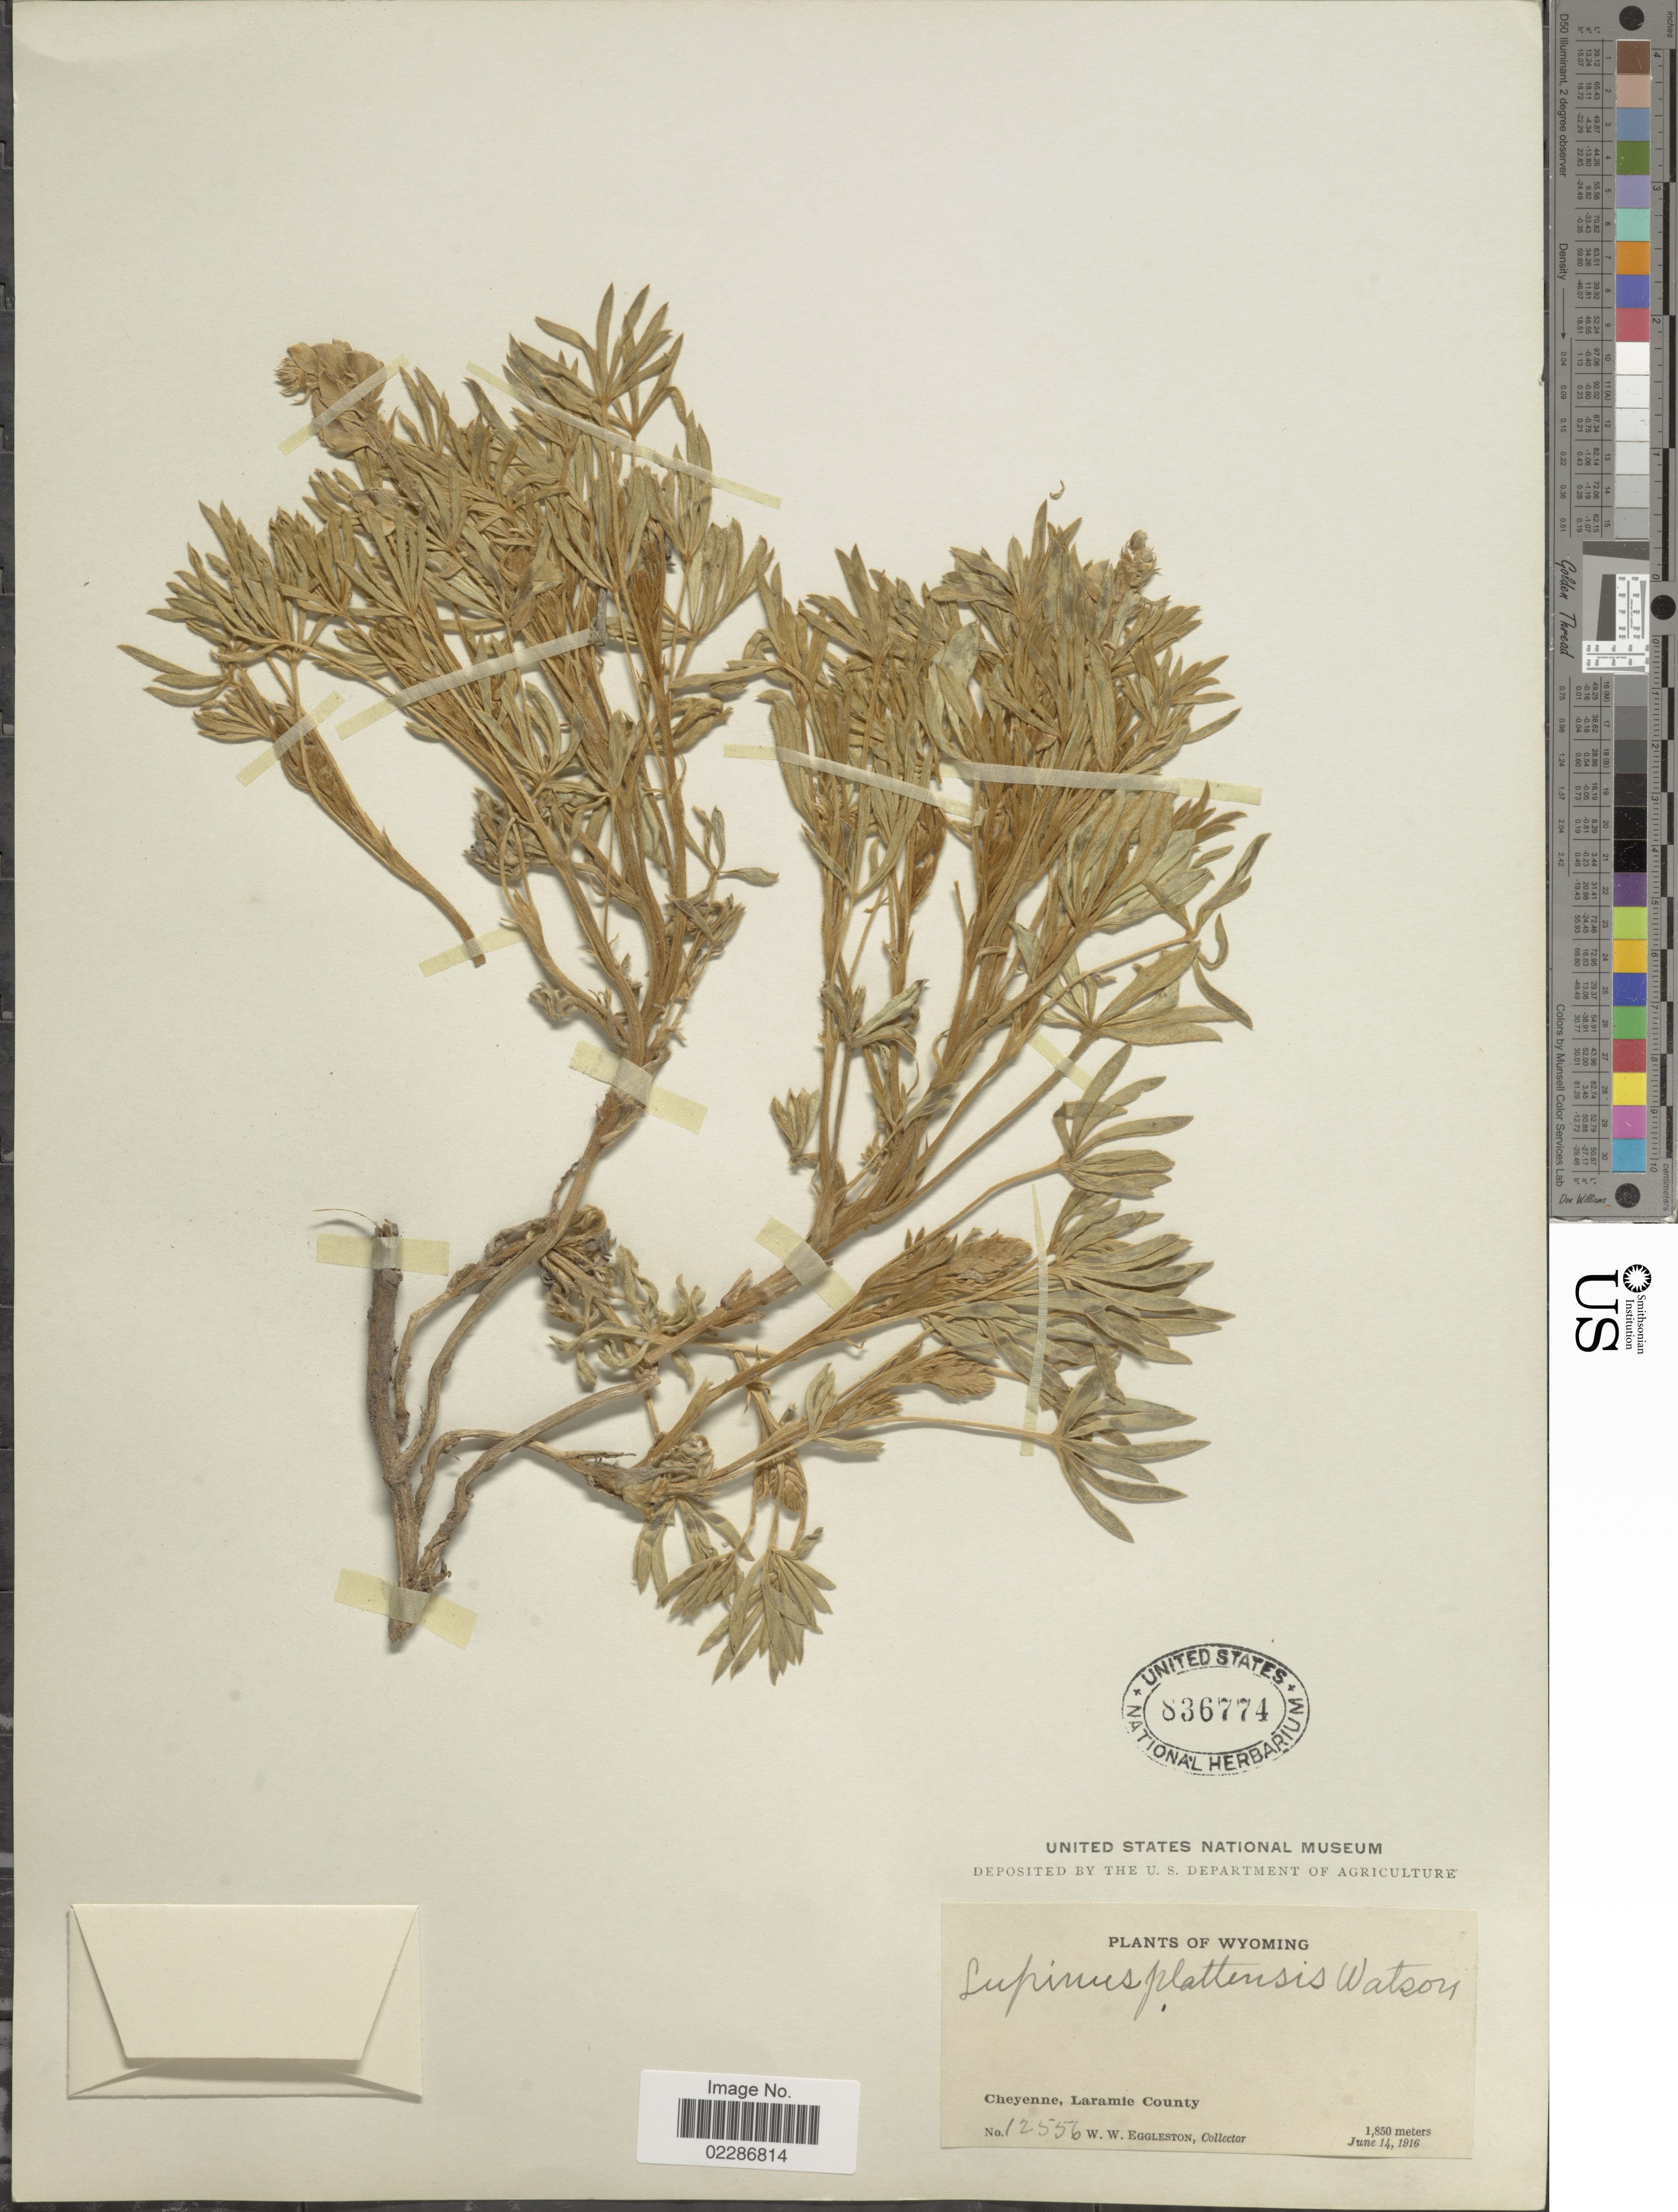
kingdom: Plantae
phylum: Tracheophyta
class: Magnoliopsida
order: Fabales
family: Fabaceae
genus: Lupinus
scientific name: Lupinus plattensis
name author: S. Watson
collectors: W. W. Eggleston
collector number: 12556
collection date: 1916-06-14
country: United States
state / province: Wyoming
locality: Cheyenne, Laramie County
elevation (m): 1850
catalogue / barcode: US 836774